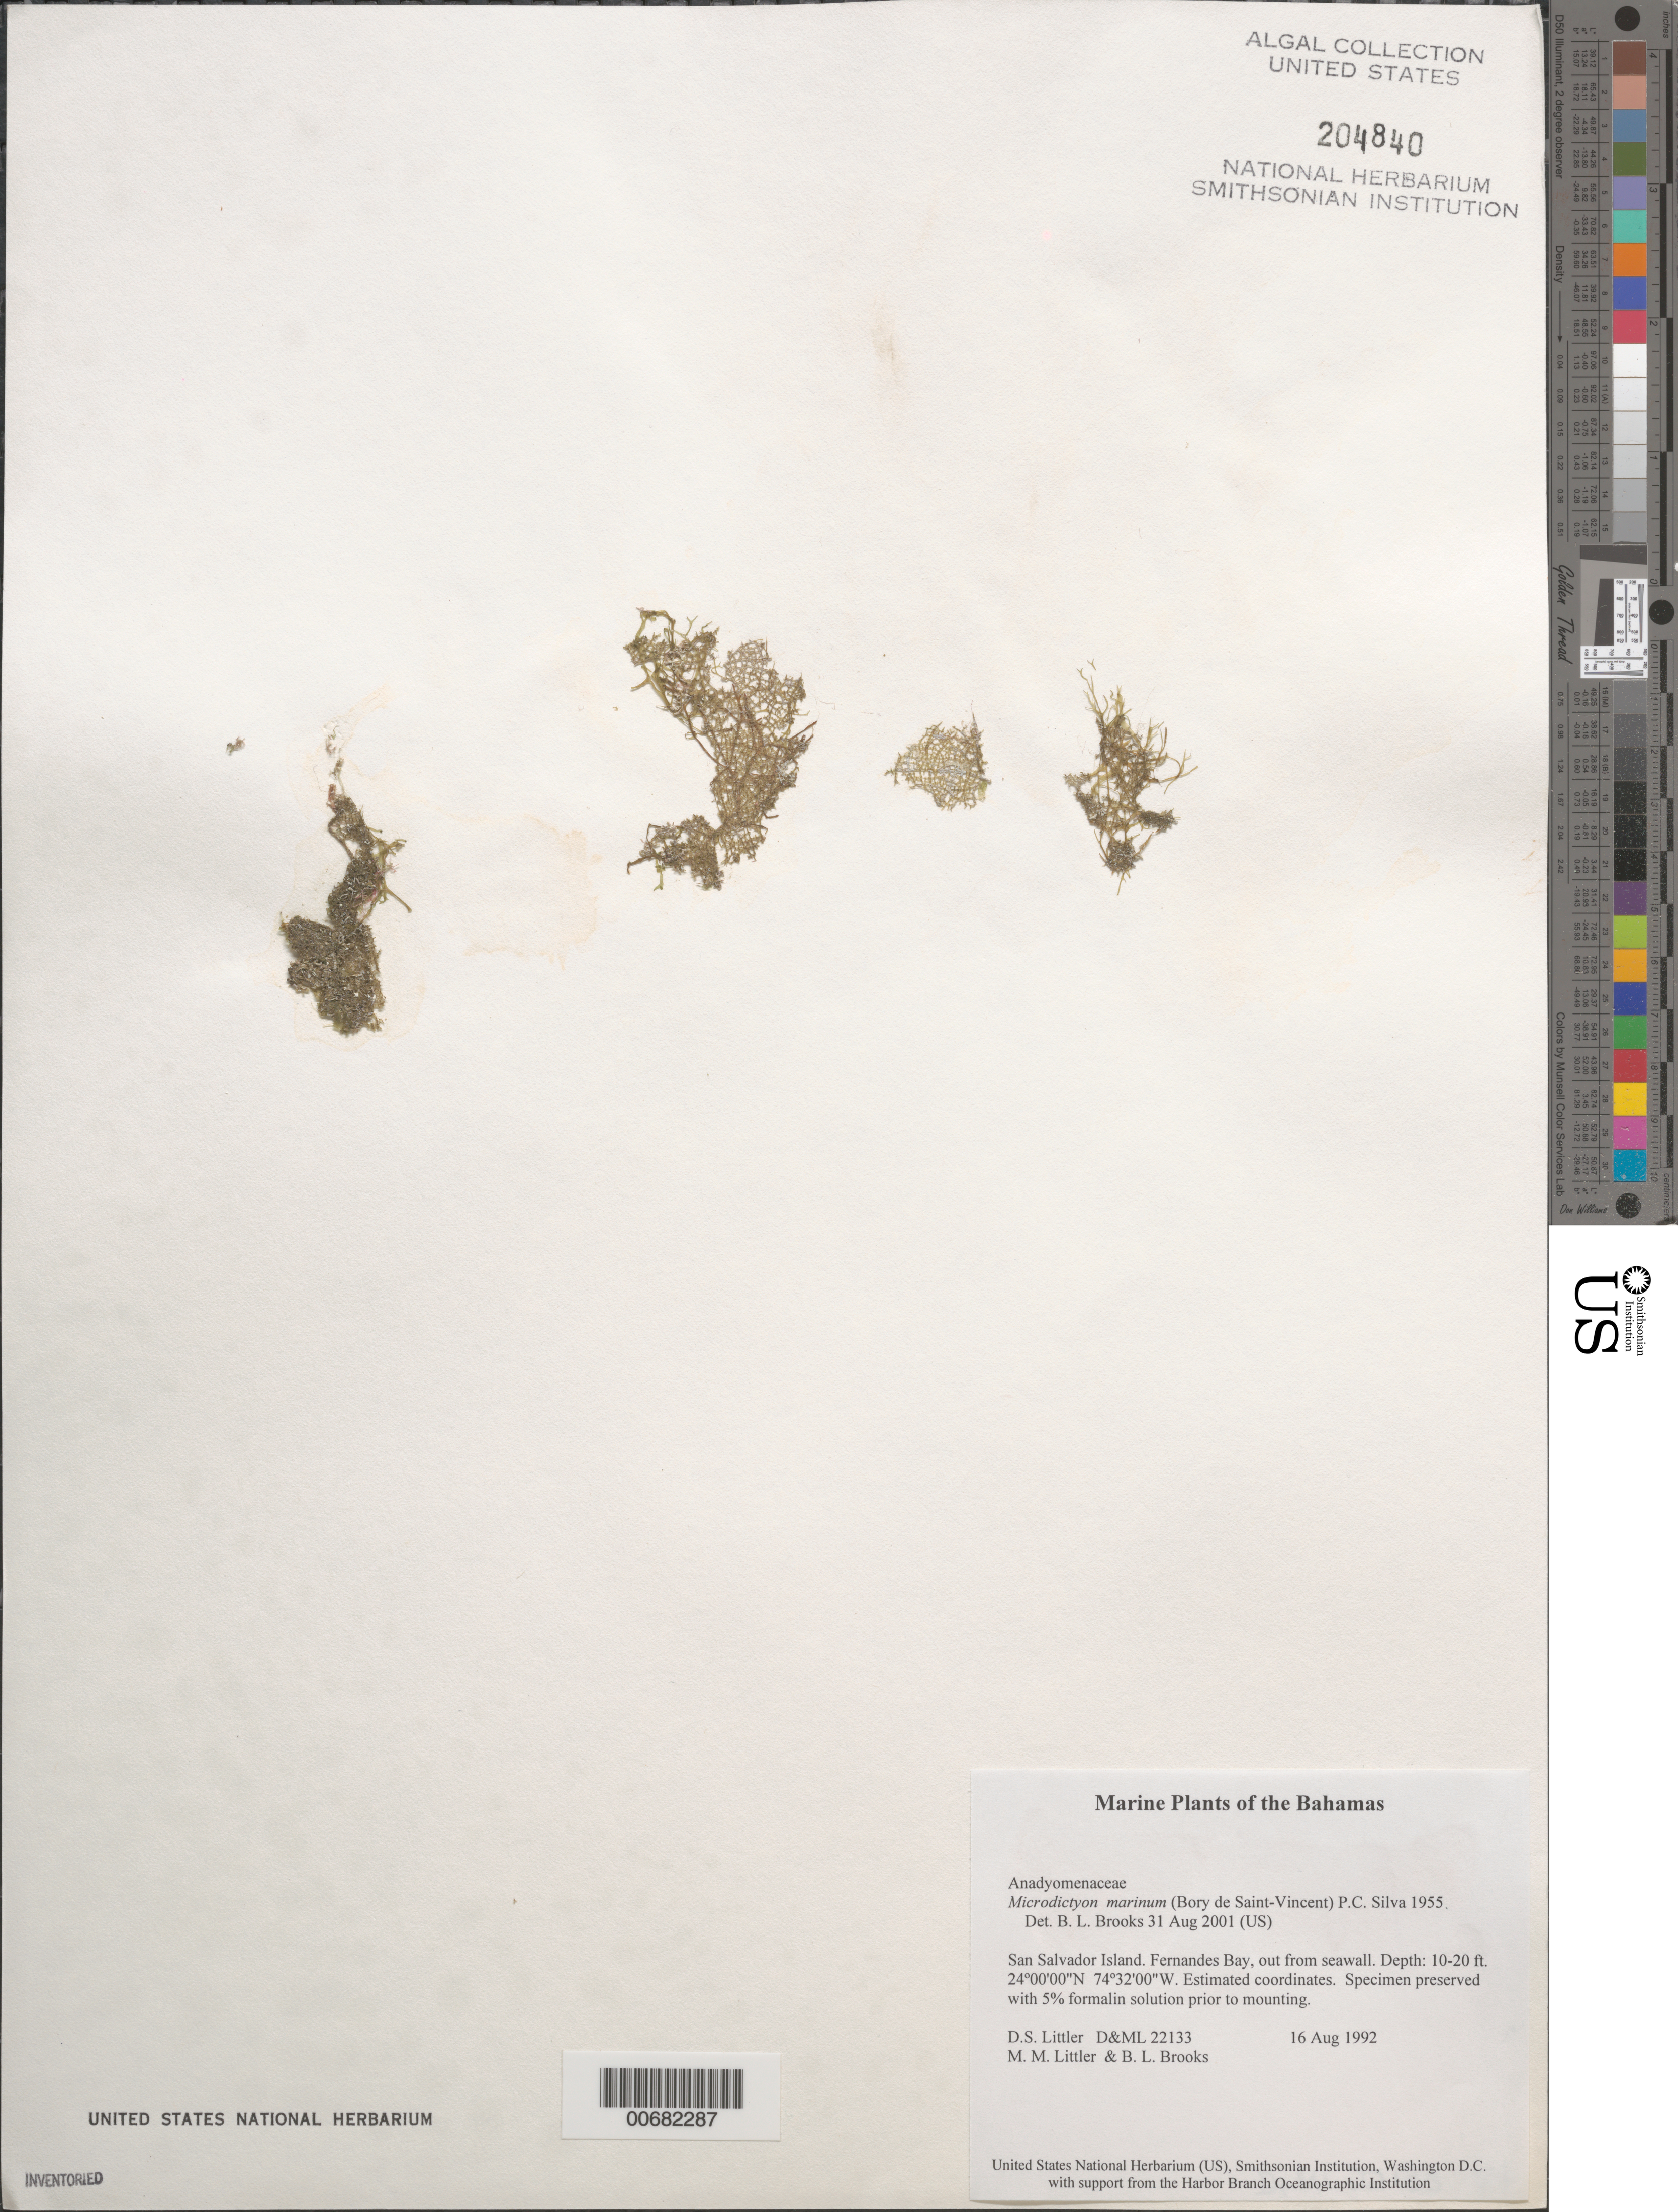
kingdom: Plantae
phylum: Chlorophyta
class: Ulvophyceae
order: Cladophorales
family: Anadyomenaceae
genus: Microdictyon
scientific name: Microdictyon marinum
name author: (Bory) P.C. Silva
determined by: Brooks, B. L., (BOT), Smithsonian Institution - National Museum of Natural History (UNITED STATES)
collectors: D. S. Littler, M. M. Littler & B. Brooks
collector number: D&ML 22133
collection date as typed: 16 Aug 1992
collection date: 1992-08-16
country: Bahamas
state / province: San Salvador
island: San Salvador Island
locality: Fernandes Bay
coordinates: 24 00' 00" N, 74 32' 00" W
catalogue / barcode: US 204840